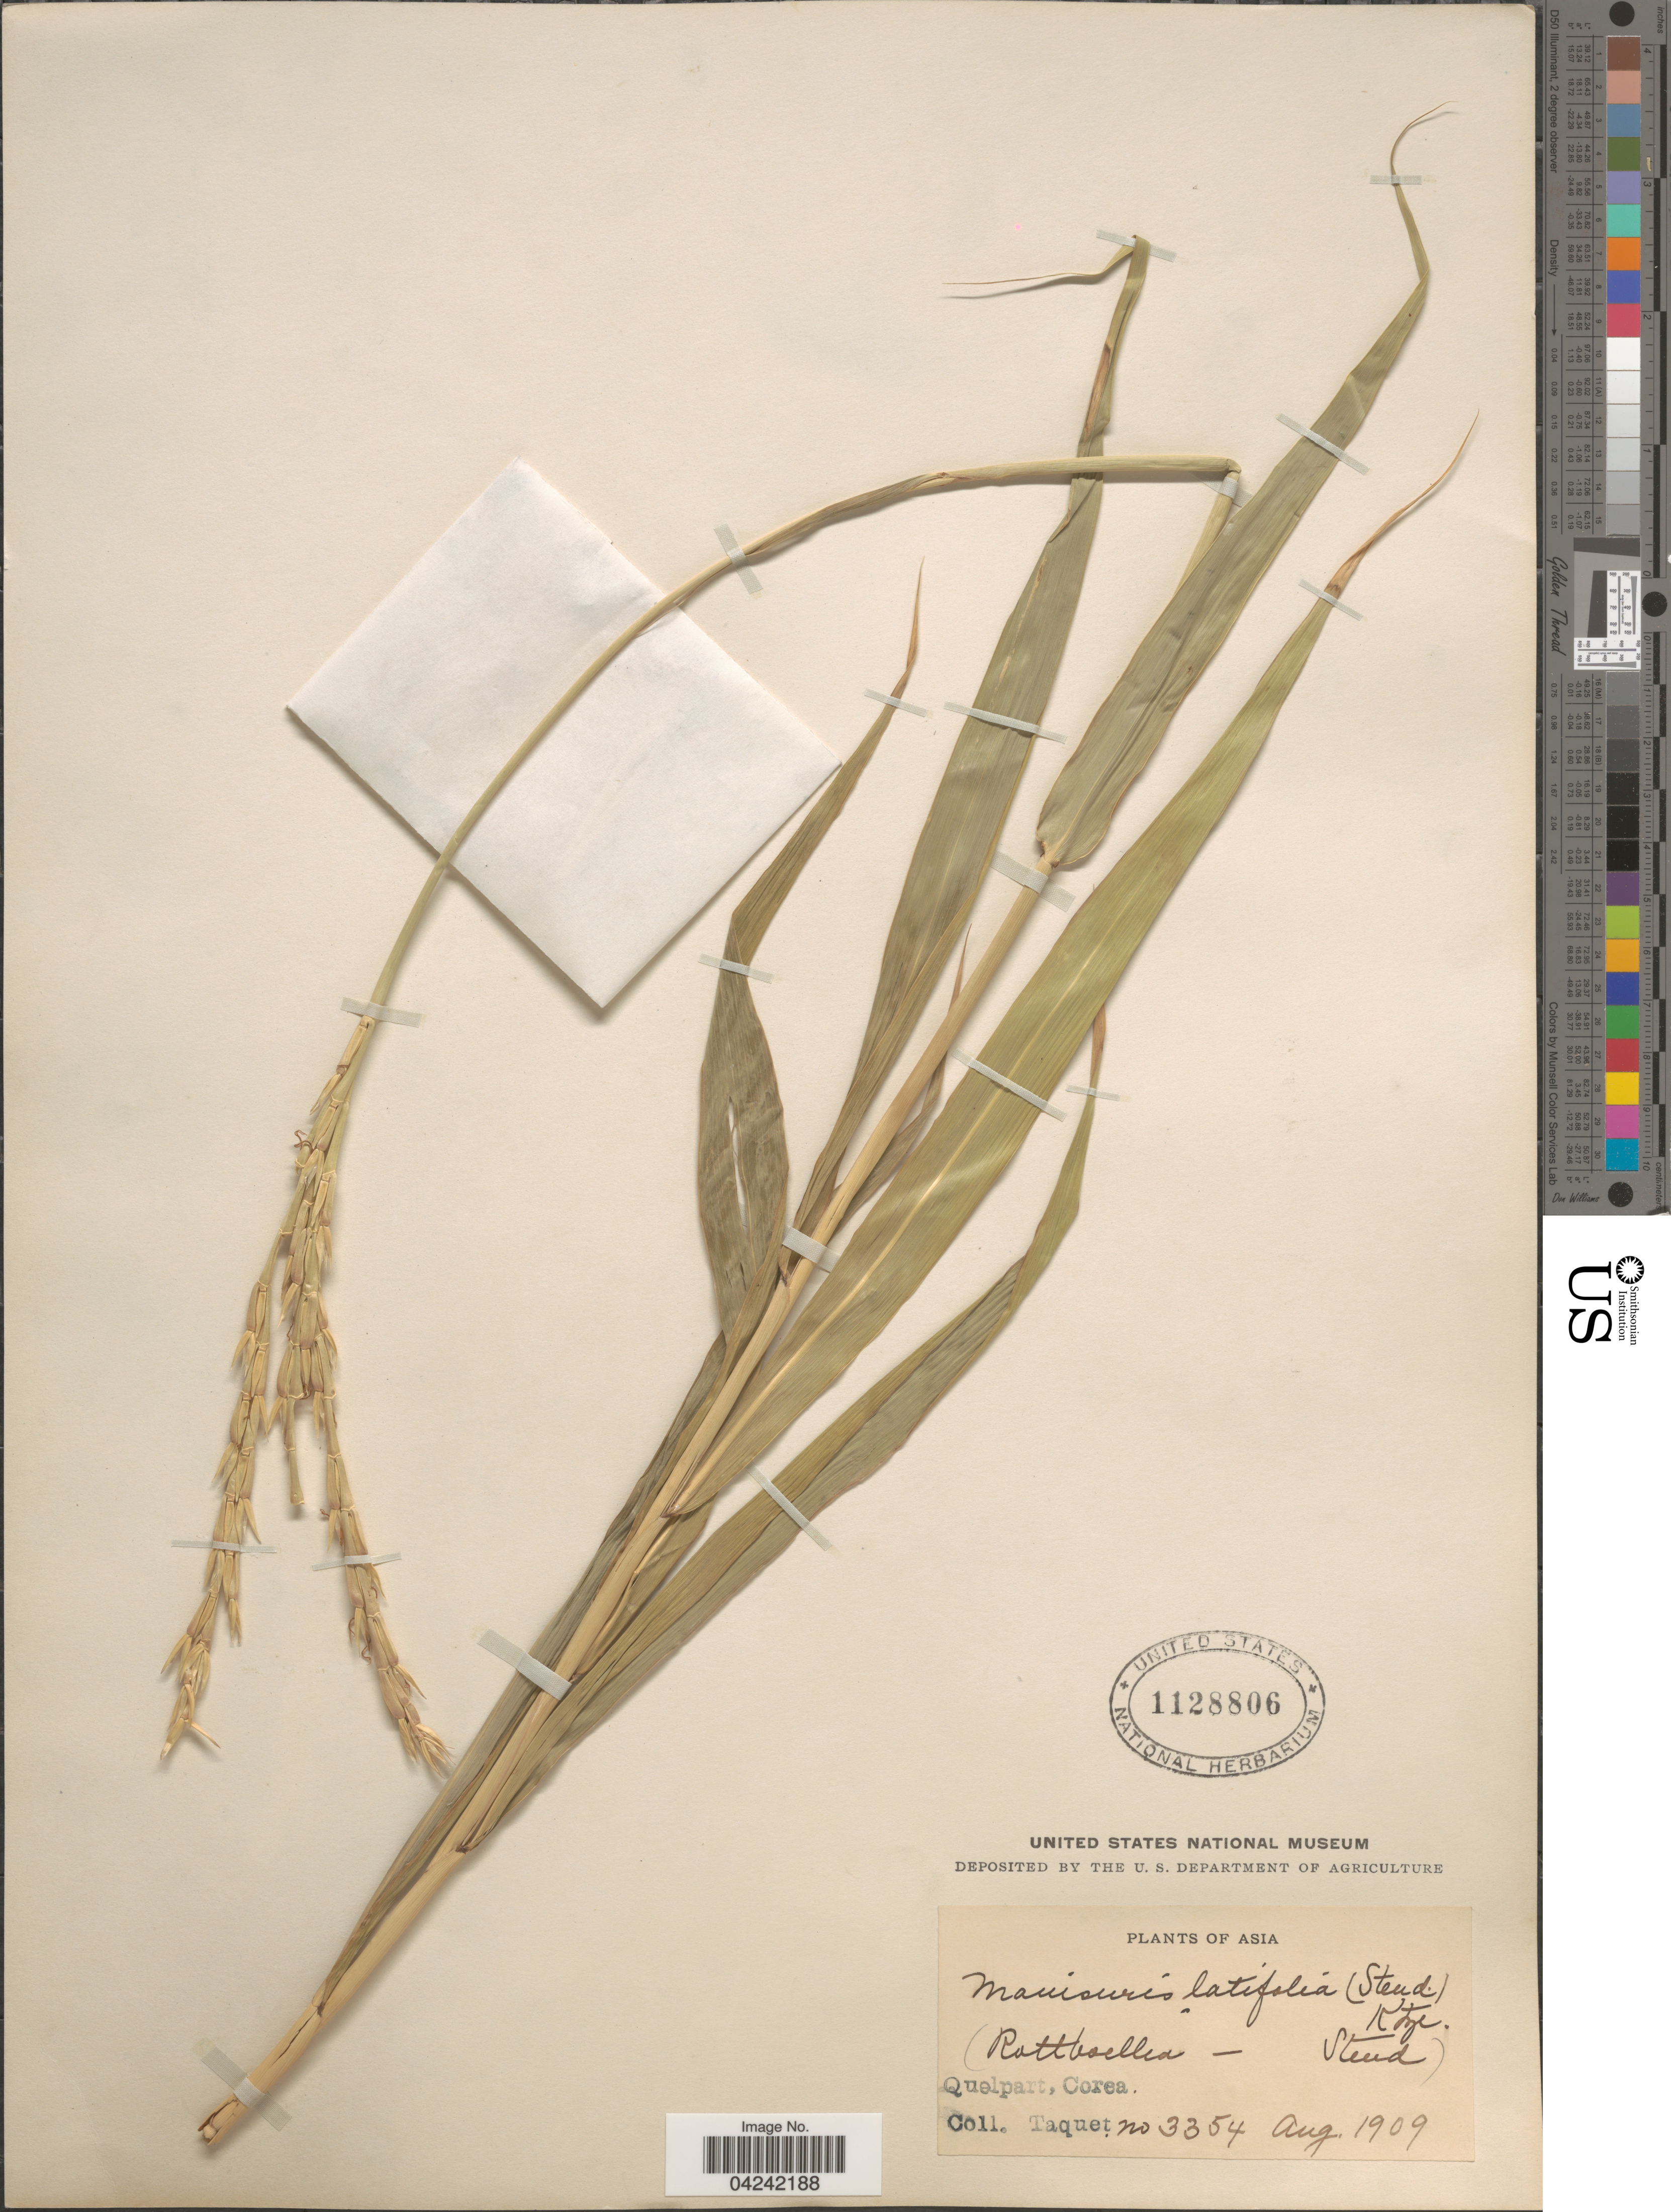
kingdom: Plantae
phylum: Tracheophyta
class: Liliopsida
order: Poales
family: Poaceae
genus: Phacelurus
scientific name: Phacelurus latifolius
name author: (Steud.) Ohwi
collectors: Taquet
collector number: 3354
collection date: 1909-08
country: South Korea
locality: Asia. Quelpart, Corea.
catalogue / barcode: US 1128806